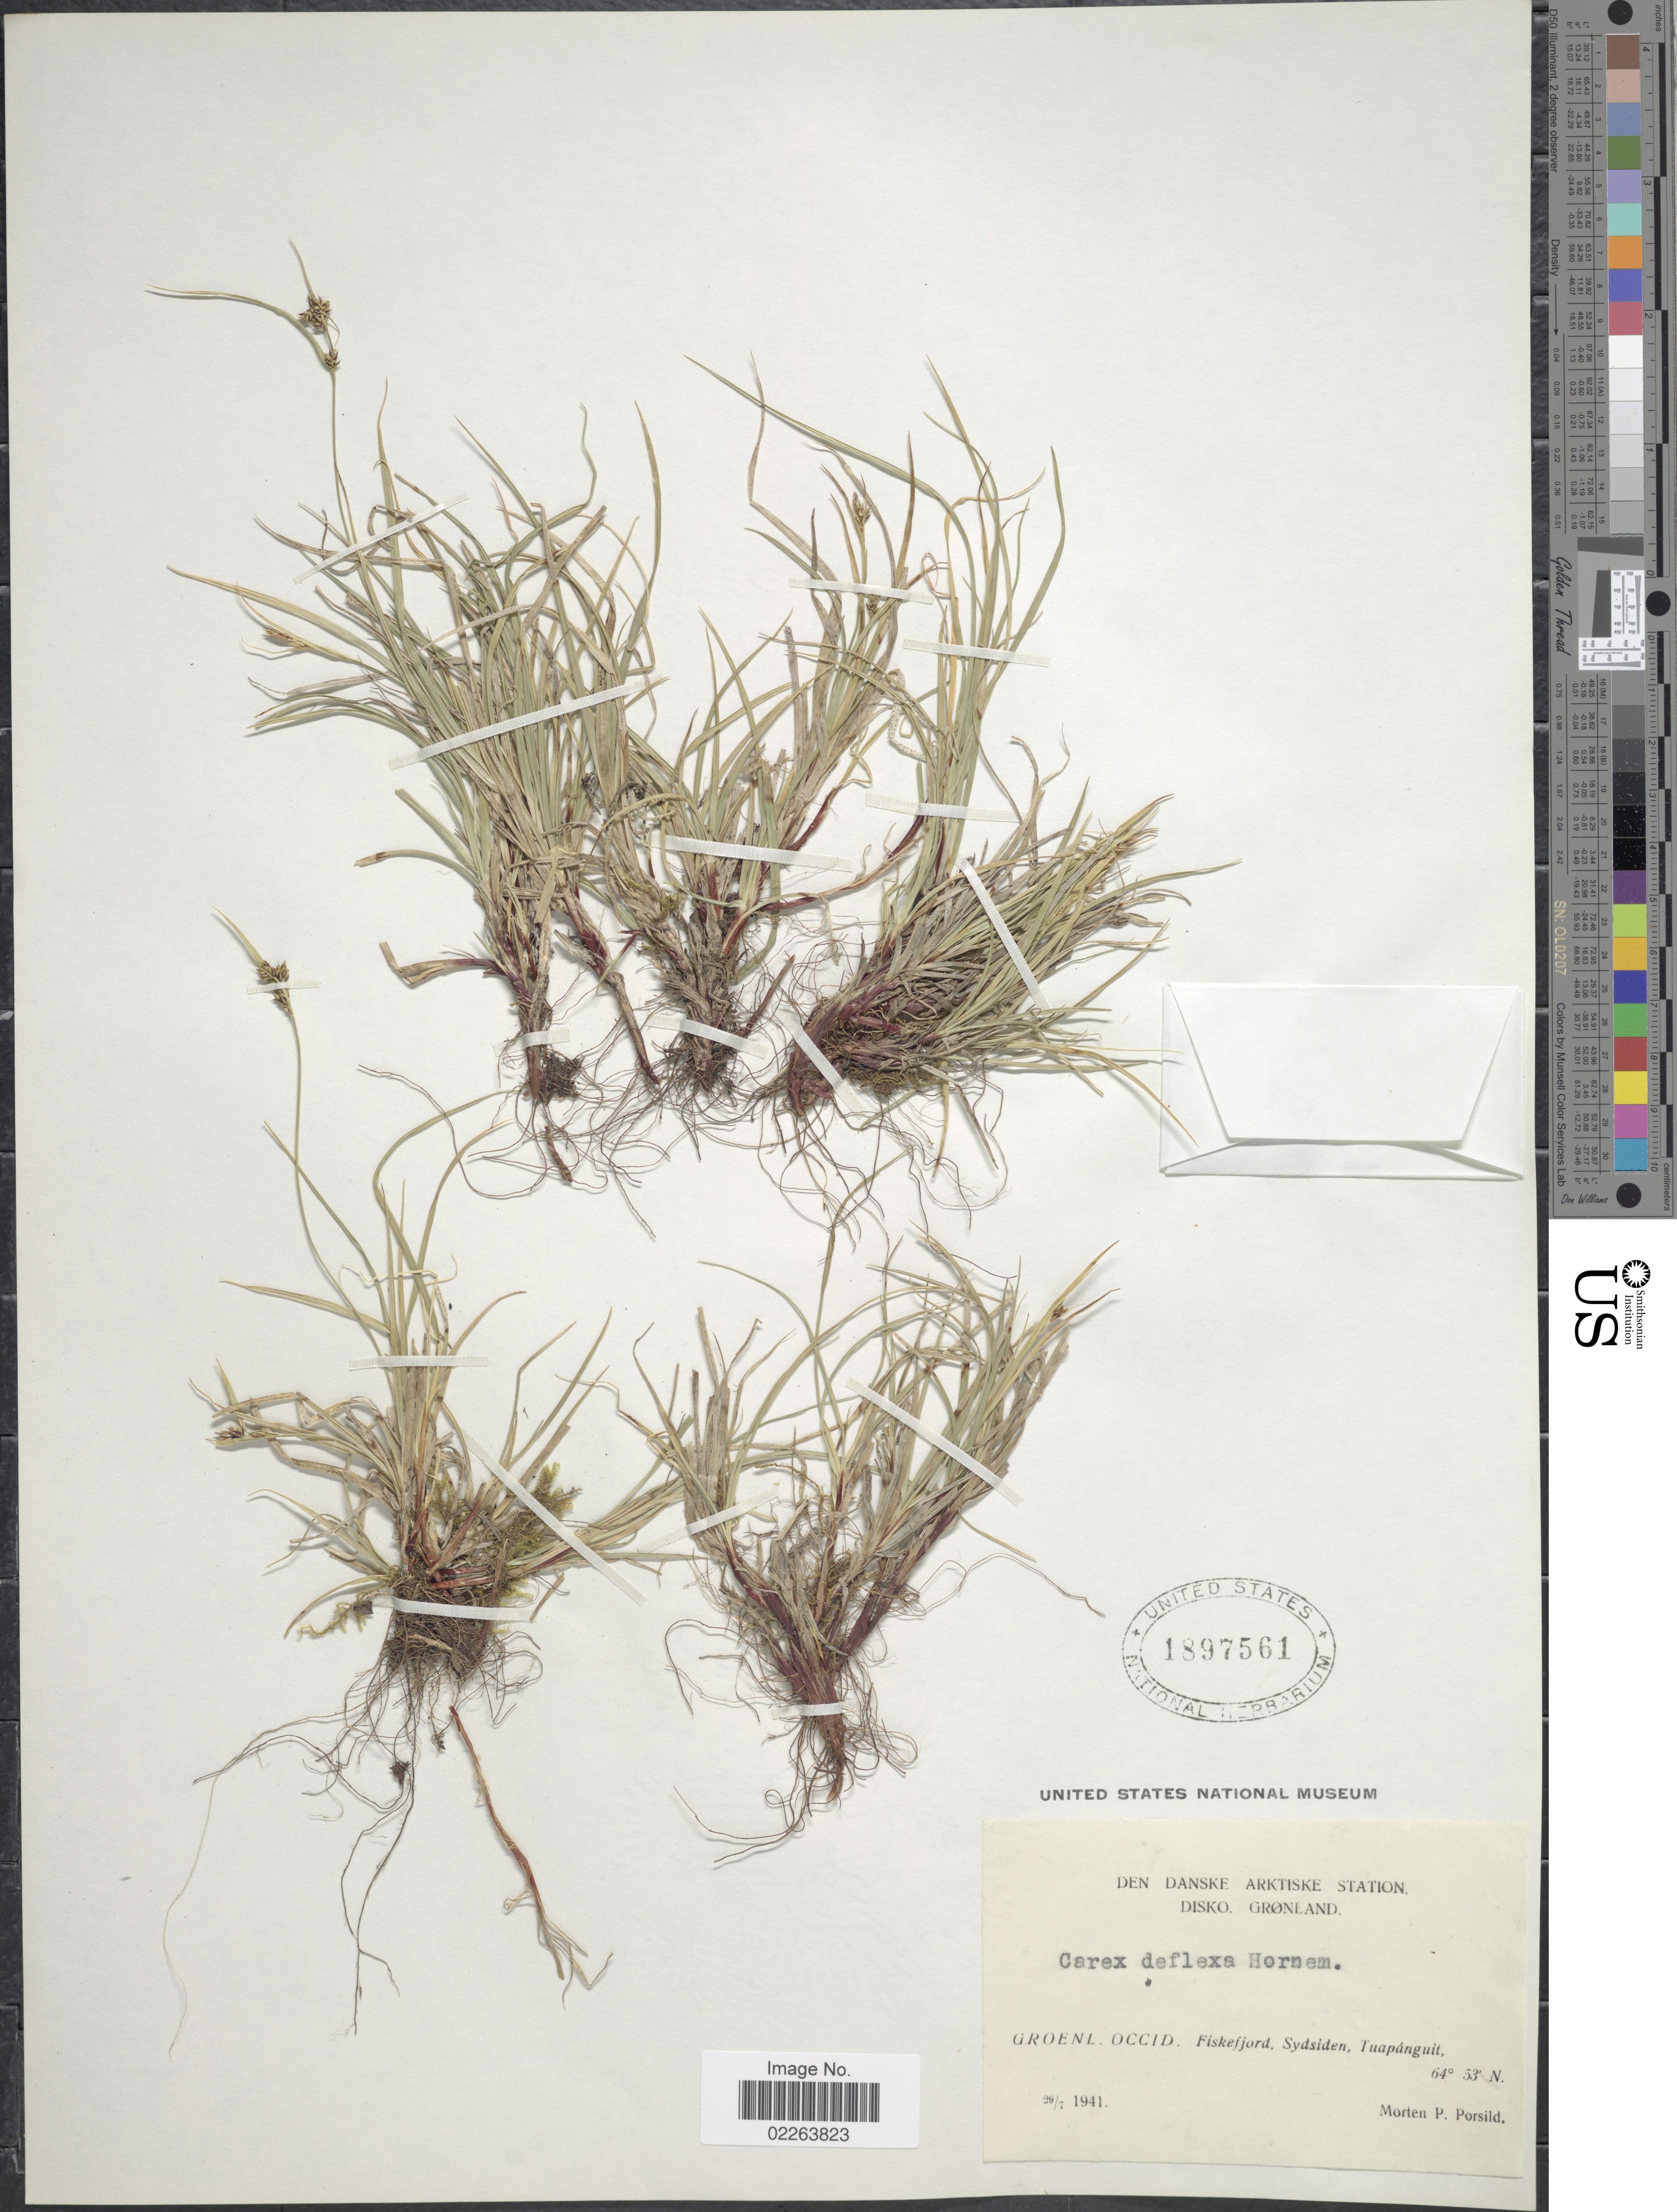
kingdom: Plantae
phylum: Tracheophyta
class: Liliopsida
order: Poales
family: Cyperaceae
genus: Carex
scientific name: Carex deflexa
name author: Hornem.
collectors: M. P. Porsild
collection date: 1941-07-29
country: Greenland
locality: Disko. Groenl. Occid. Fiskefjord, Sydsiden, Tuapanguit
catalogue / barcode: US 1897561